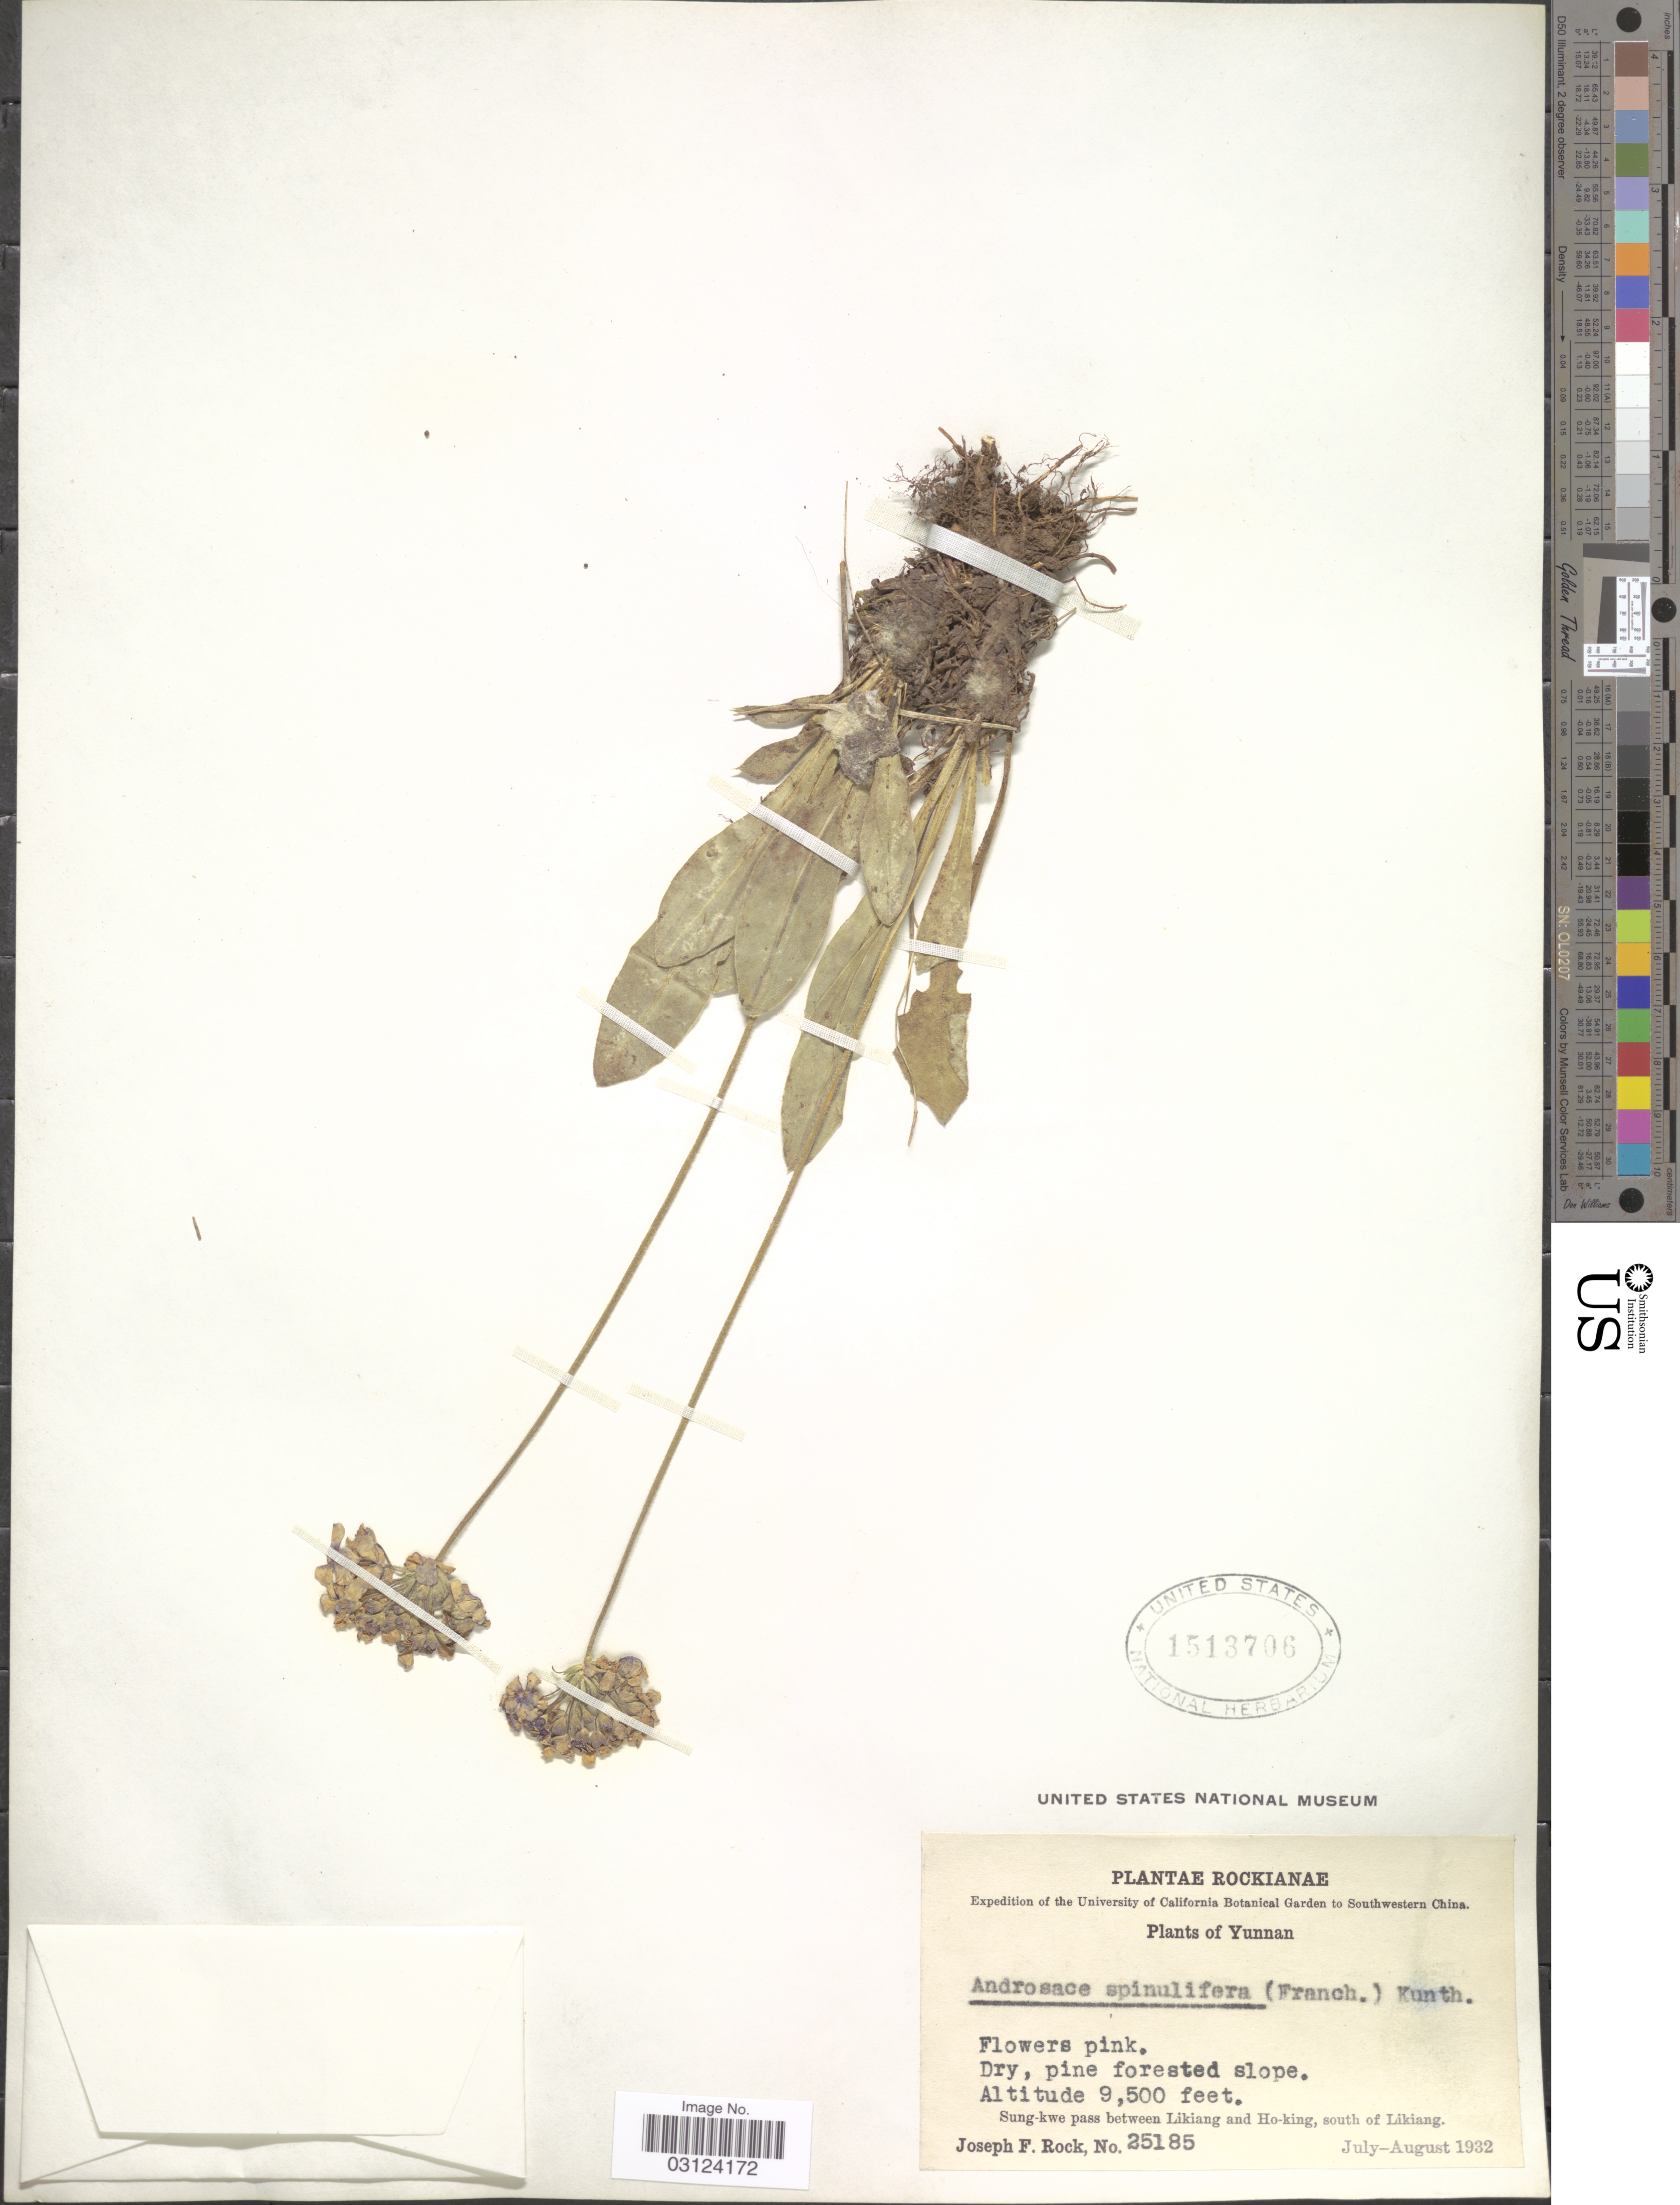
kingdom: Plantae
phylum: Tracheophyta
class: Magnoliopsida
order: Ericales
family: Primulaceae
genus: Androsace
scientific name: Androsace spinulifera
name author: (Franch.) R. Knuth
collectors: J. F. Rock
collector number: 25185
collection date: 1932-07/1932-08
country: China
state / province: Yunnan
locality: Sung-kwe pass between Likiang and Ho-king, south of Likiang, Southwestern China.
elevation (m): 2896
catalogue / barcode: US 1513706